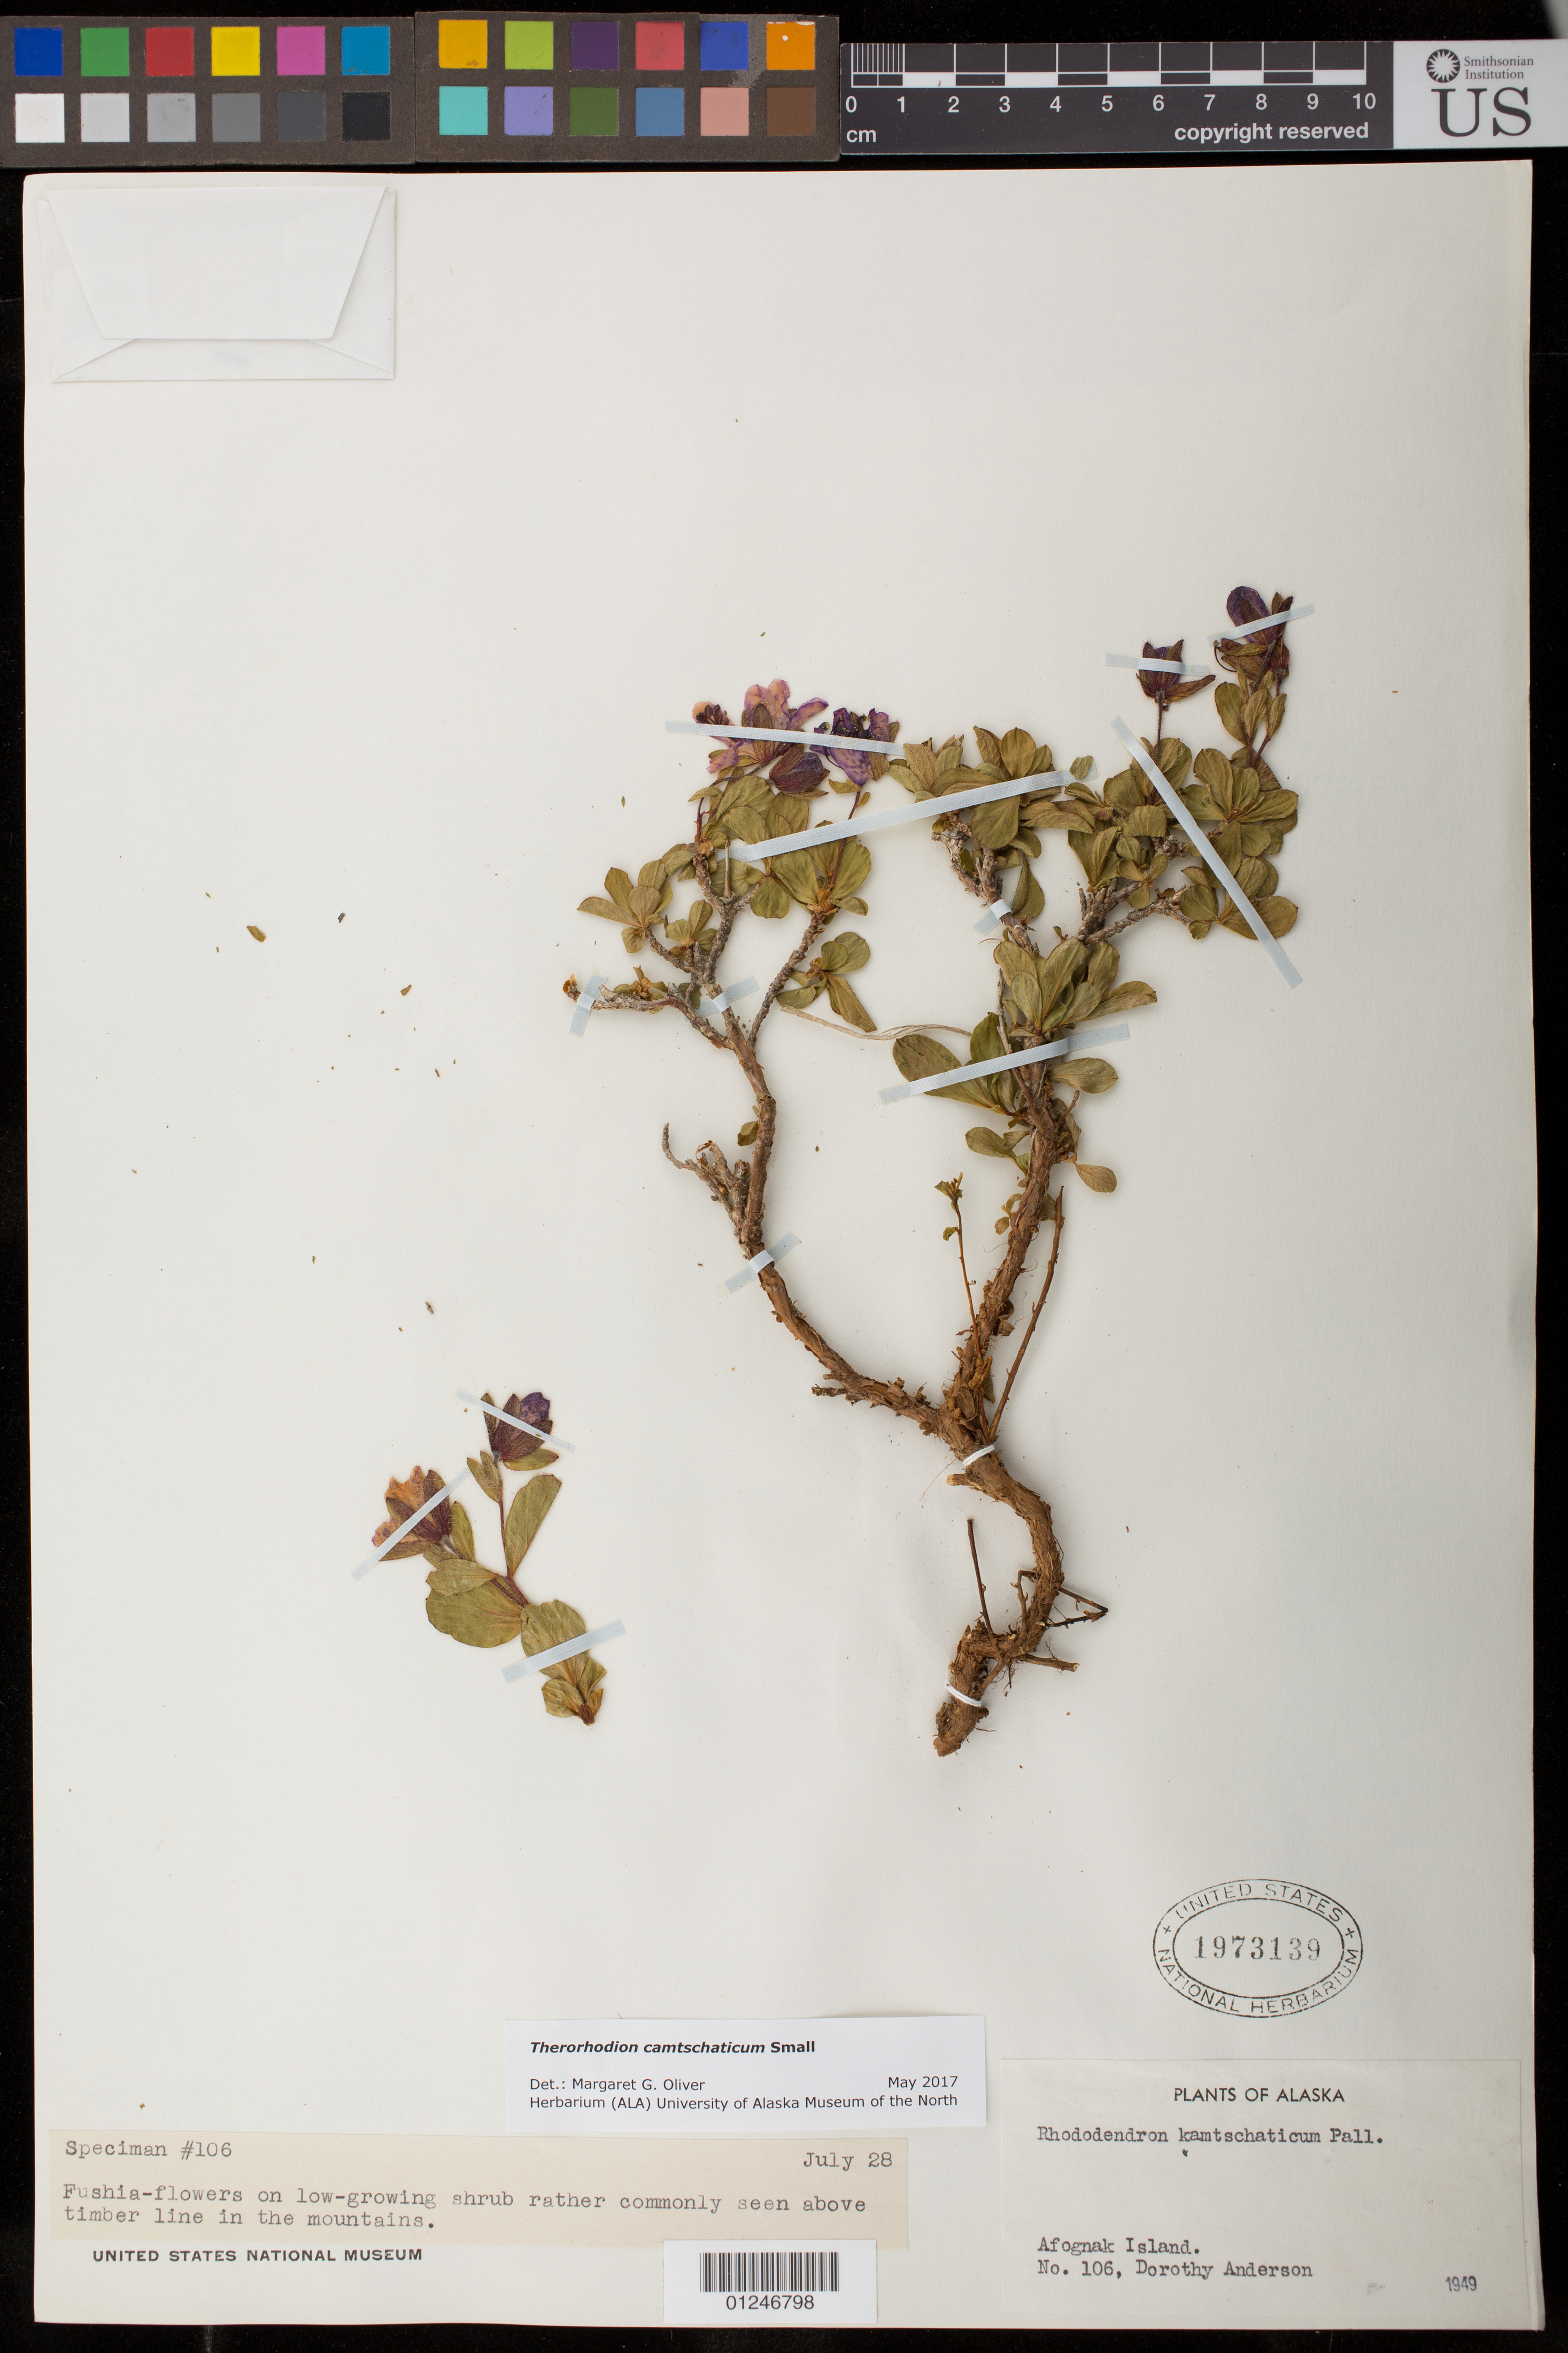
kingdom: Plantae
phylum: Tracheophyta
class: Magnoliopsida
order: Ericales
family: Ericaceae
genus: Therorhodion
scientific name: Therorhodion camtschaticum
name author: (Pall.) Small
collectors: D. Anderson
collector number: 106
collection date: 1949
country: United States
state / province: Alaska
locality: Afognak Island.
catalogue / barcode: US 1973139